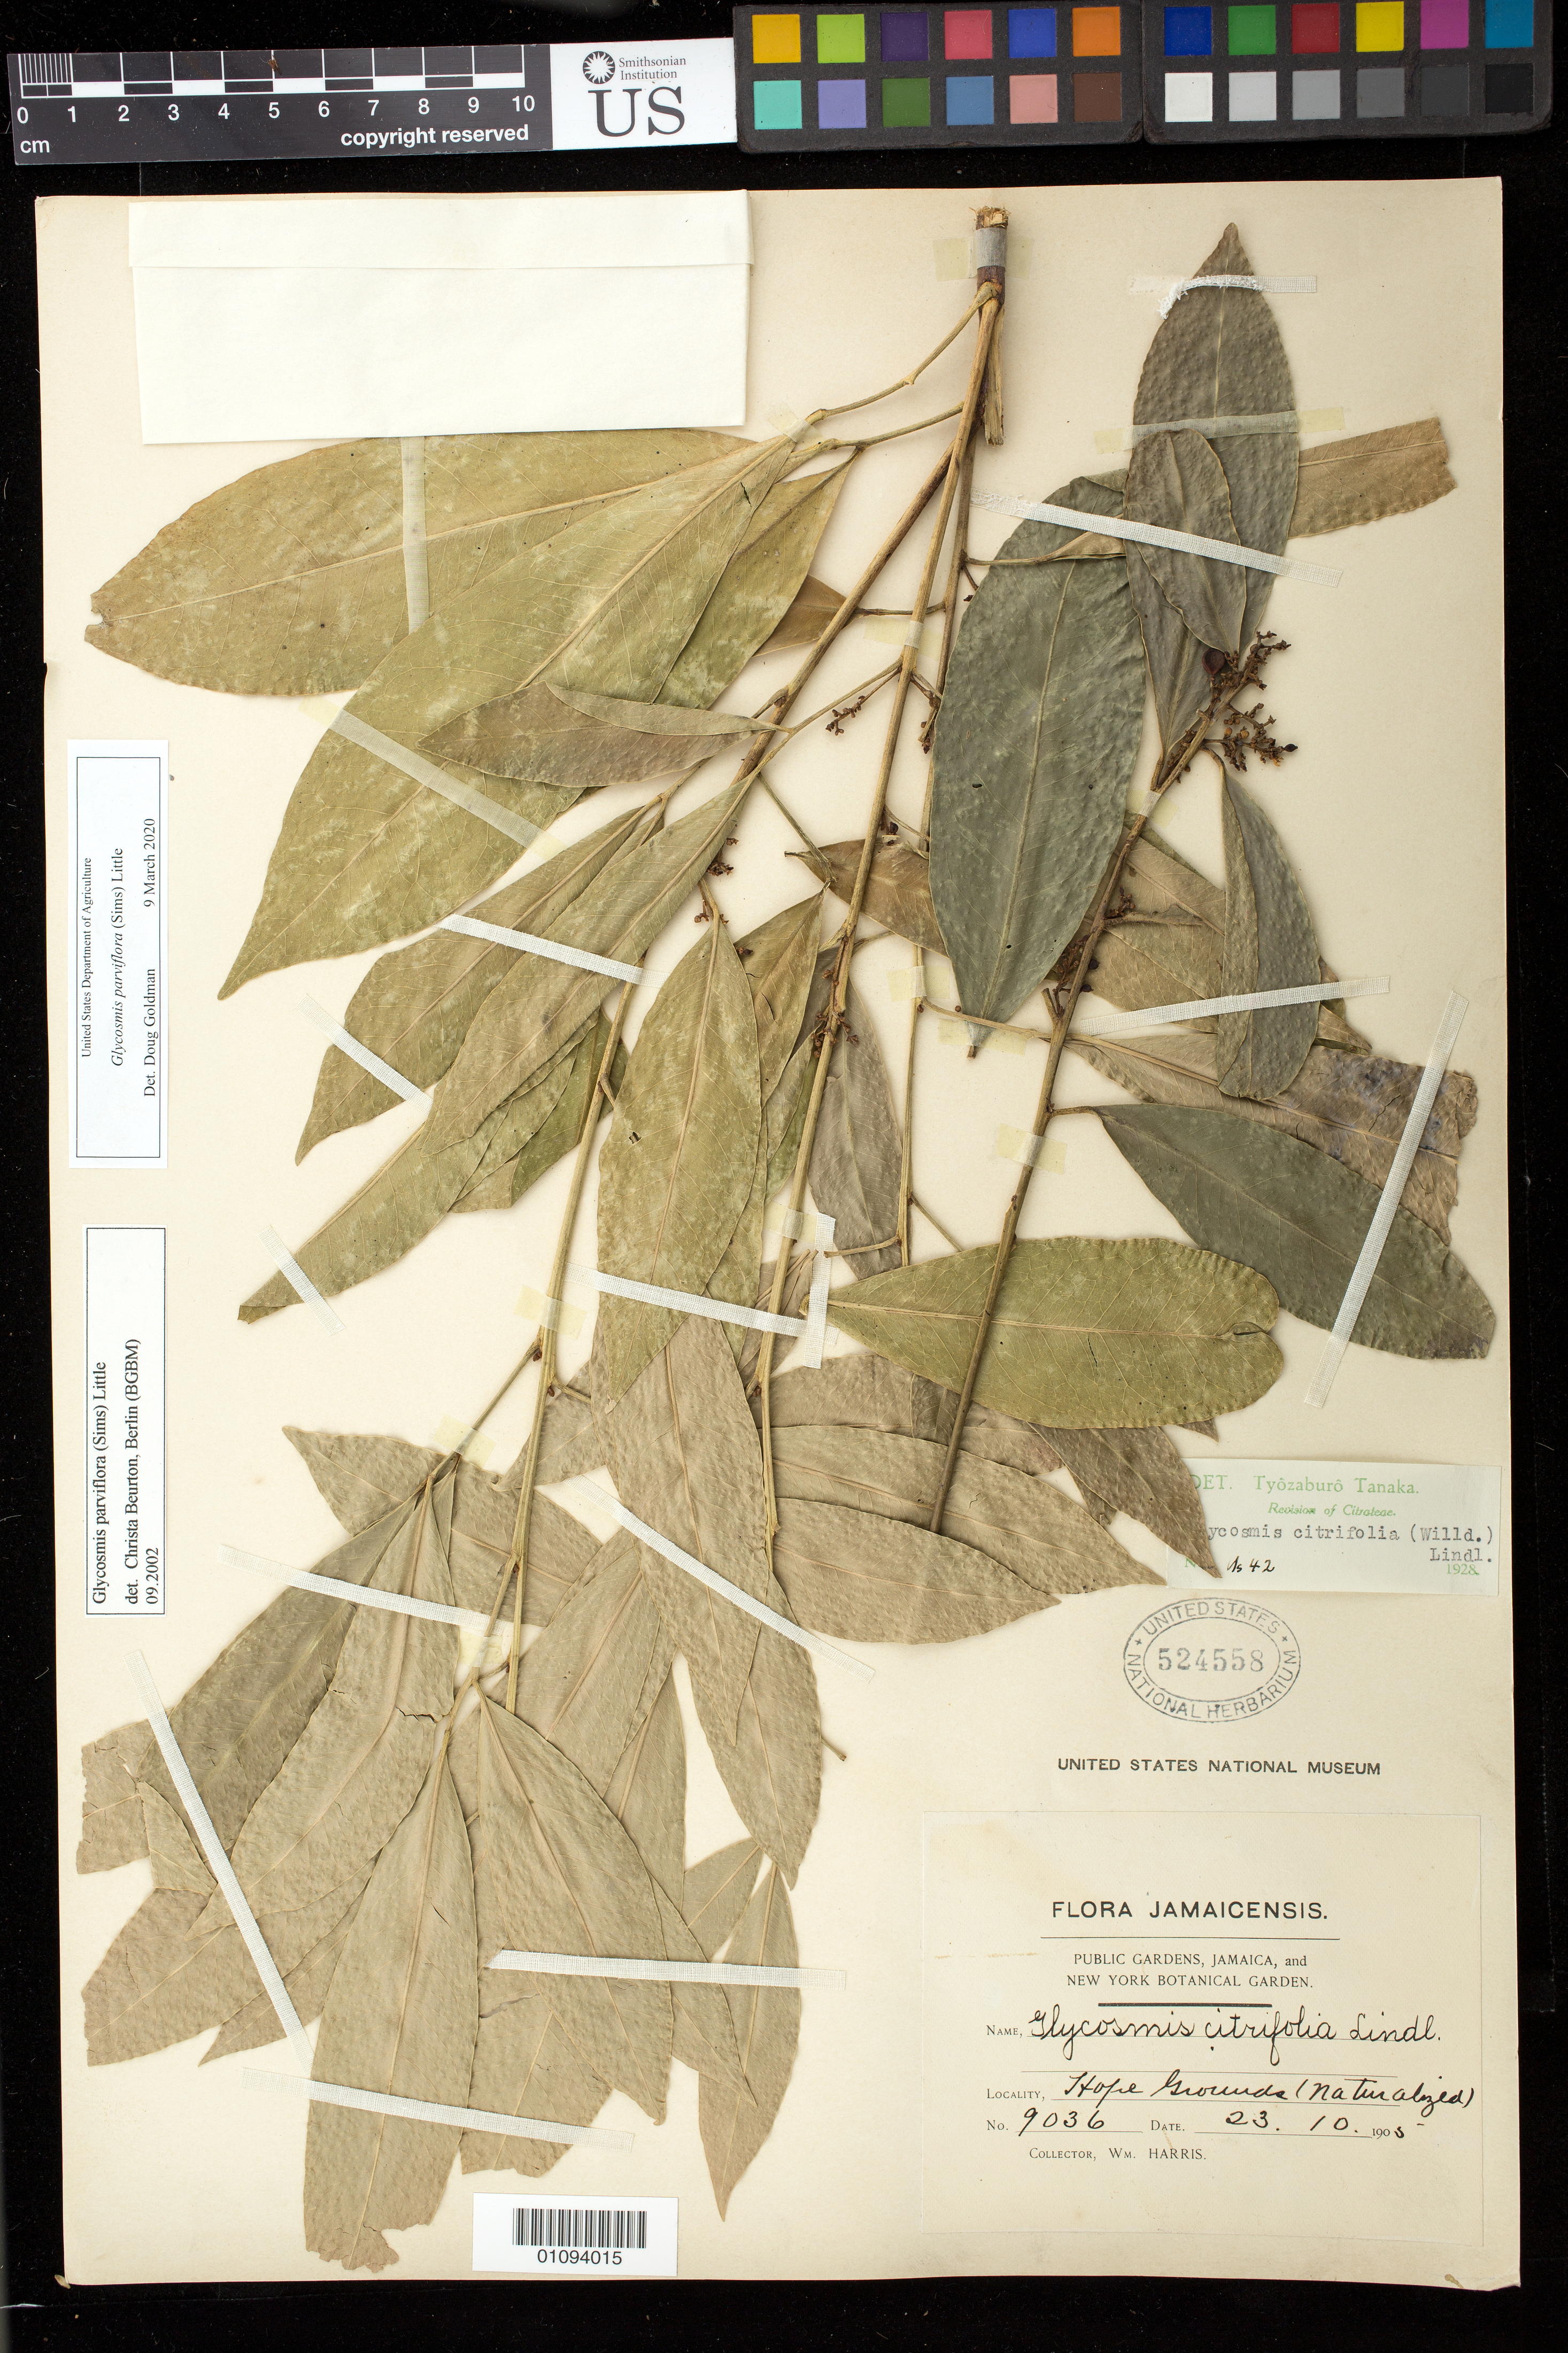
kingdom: Plantae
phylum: Tracheophyta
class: Magnoliopsida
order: Sapindales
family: Rutaceae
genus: Glycosmis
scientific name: Glycosmis parviflora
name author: (Sims) Little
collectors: W. Harris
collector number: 9036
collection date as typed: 23 Oct 1905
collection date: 1905-10-23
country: Jamaica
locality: Hope Grounds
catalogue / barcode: US 524558